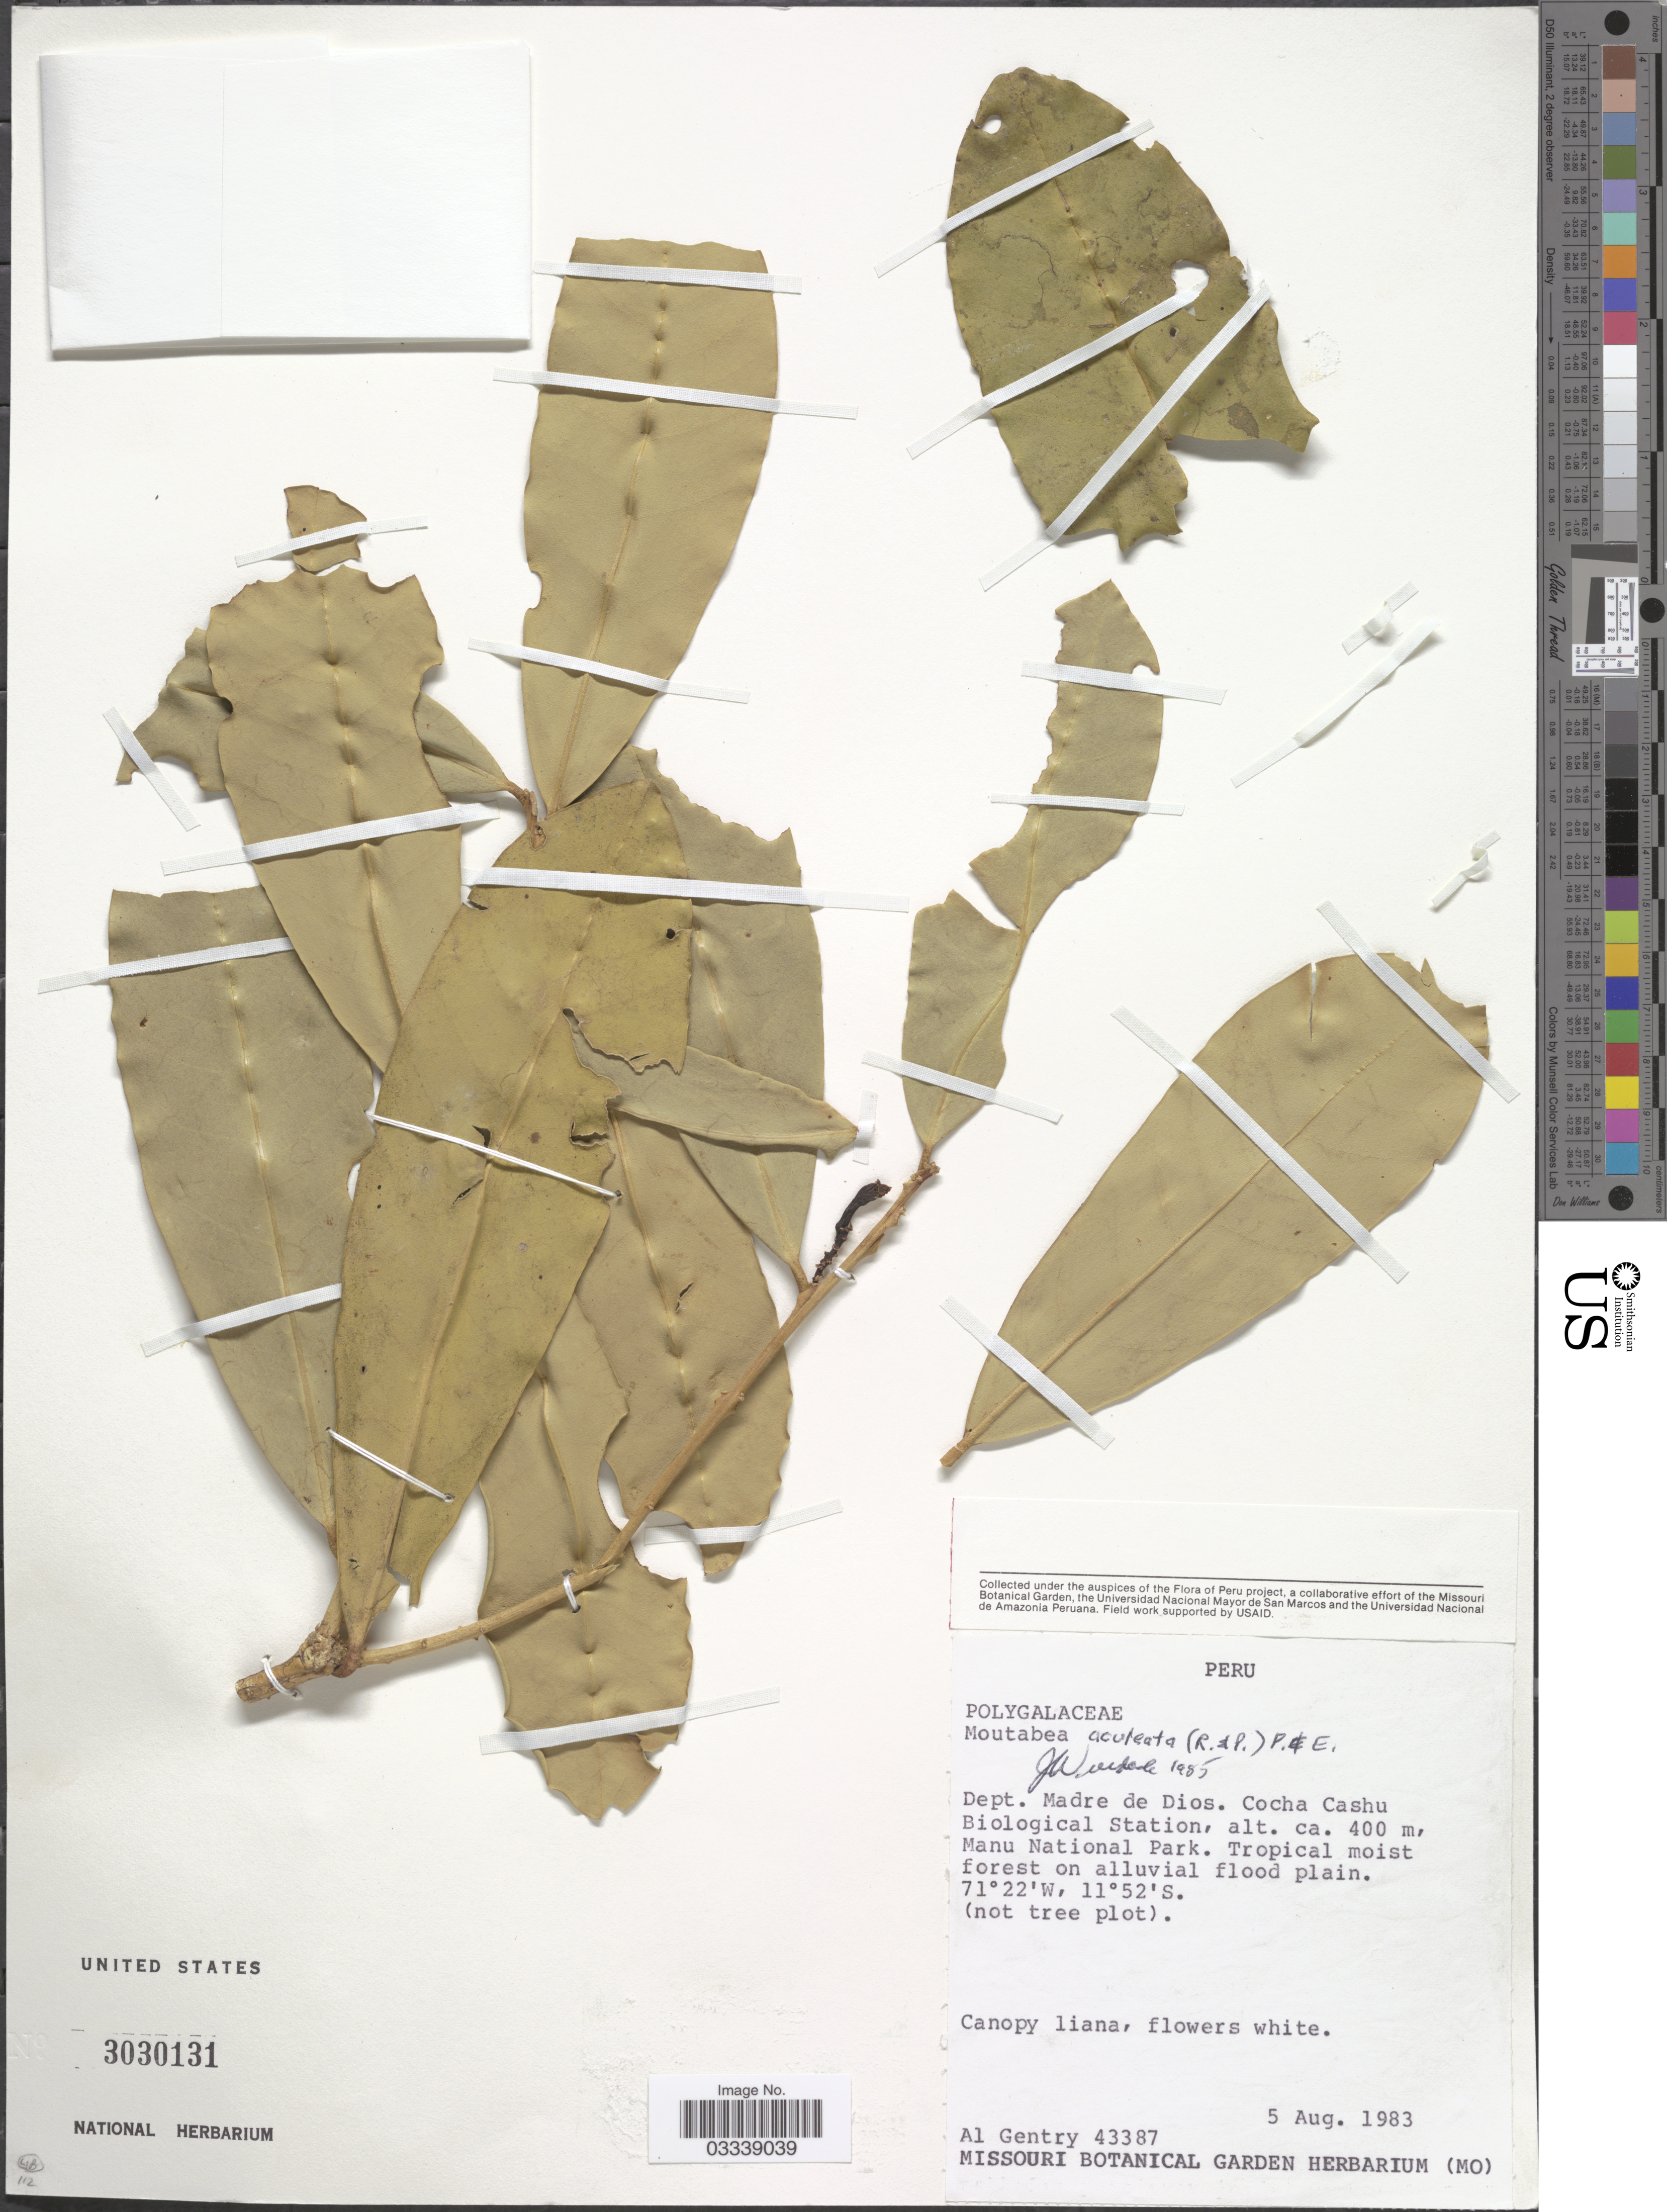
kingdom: Plantae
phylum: Tracheophyta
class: Magnoliopsida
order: Fabales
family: Polygalaceae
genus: Moutabea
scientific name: Moutabea aculeata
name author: Ruiz & Pav.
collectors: A. H. Gentry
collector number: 43387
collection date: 1983-08-05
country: Peru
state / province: Madre de Dios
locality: Dept. Madre de Dios. Cocha Cashu Biological Station, Manu National Park.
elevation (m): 400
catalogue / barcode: US 3030131